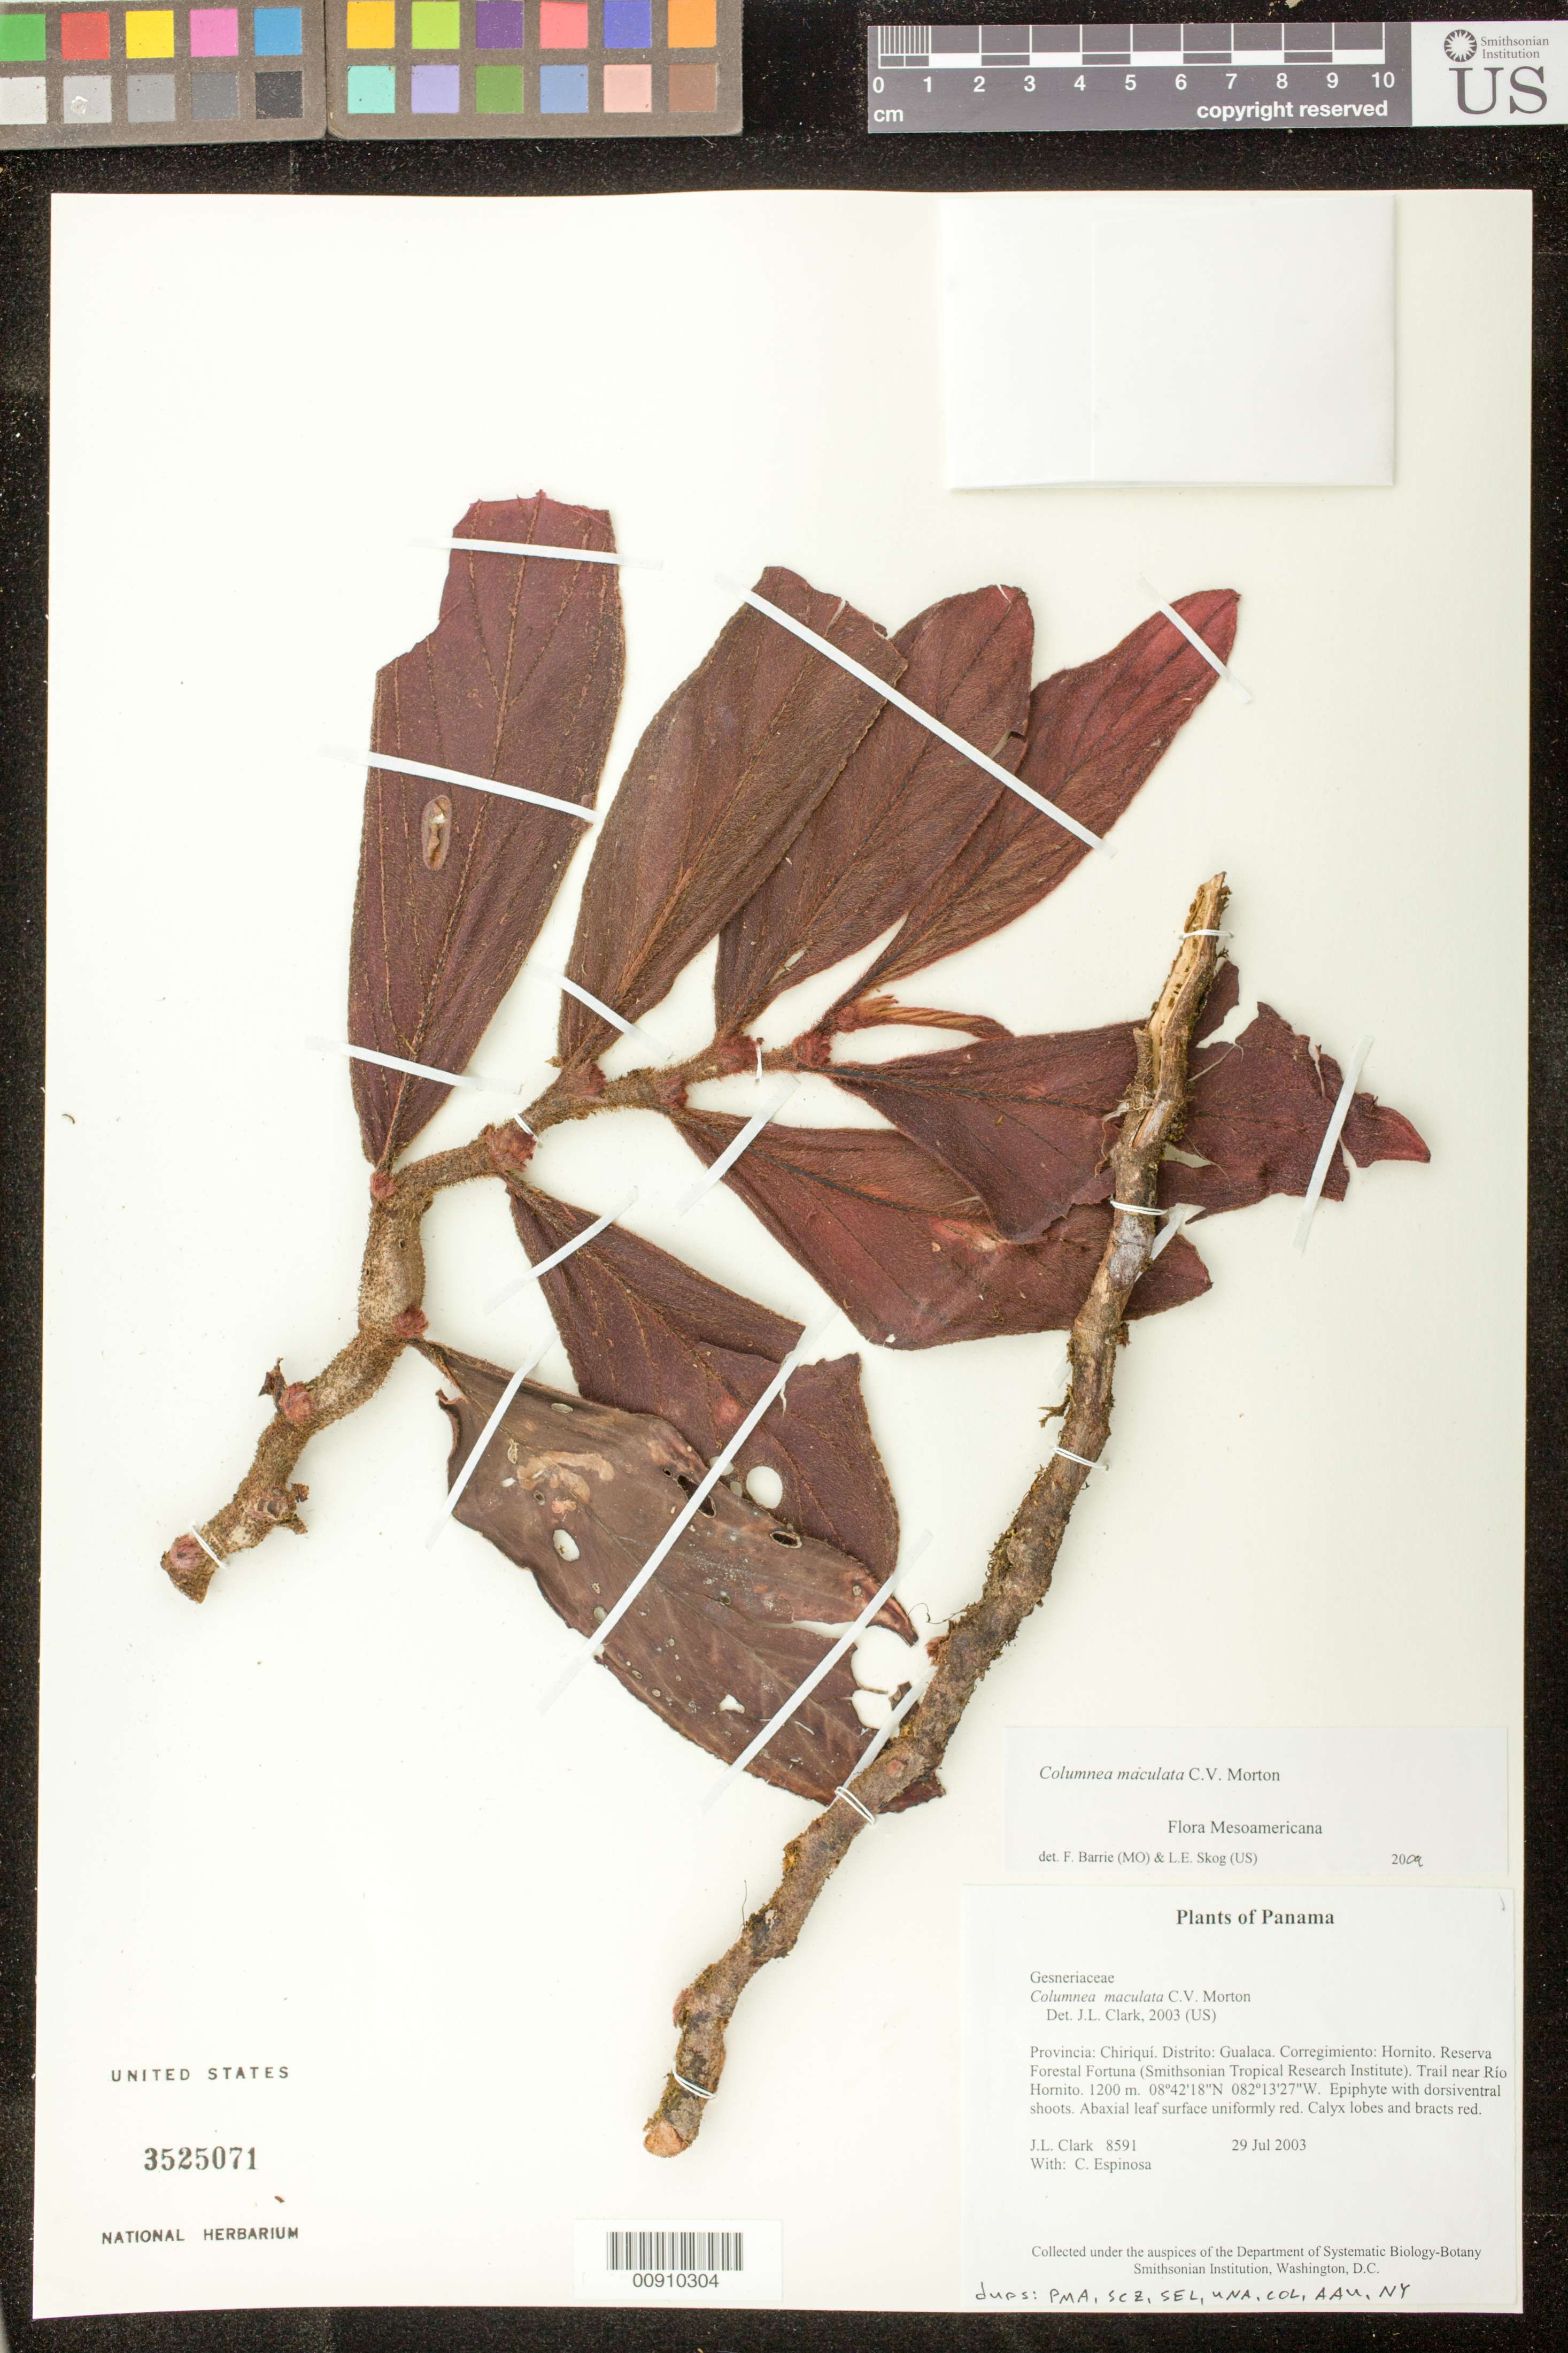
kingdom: Plantae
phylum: Tracheophyta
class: Magnoliopsida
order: Lamiales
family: Gesneriaceae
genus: Columnea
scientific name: Columnea maculata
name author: C.V. Morton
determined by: Clark, J. L., (SEL), The Marie Selby Botanical Garden (UNITED STATES)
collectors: J. L. Clark & C. Espinosa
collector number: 8591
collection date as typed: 29 Jul 2003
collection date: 2003-07-29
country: Panama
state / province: Chiriquí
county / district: Gualaca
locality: Gualaca. Corregimiento: Hornito. Reserva Forestal Fortuna (Smithsonian Tropical Research Institute). Trail near Río Hornito.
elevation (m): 1200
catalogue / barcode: US 3525071